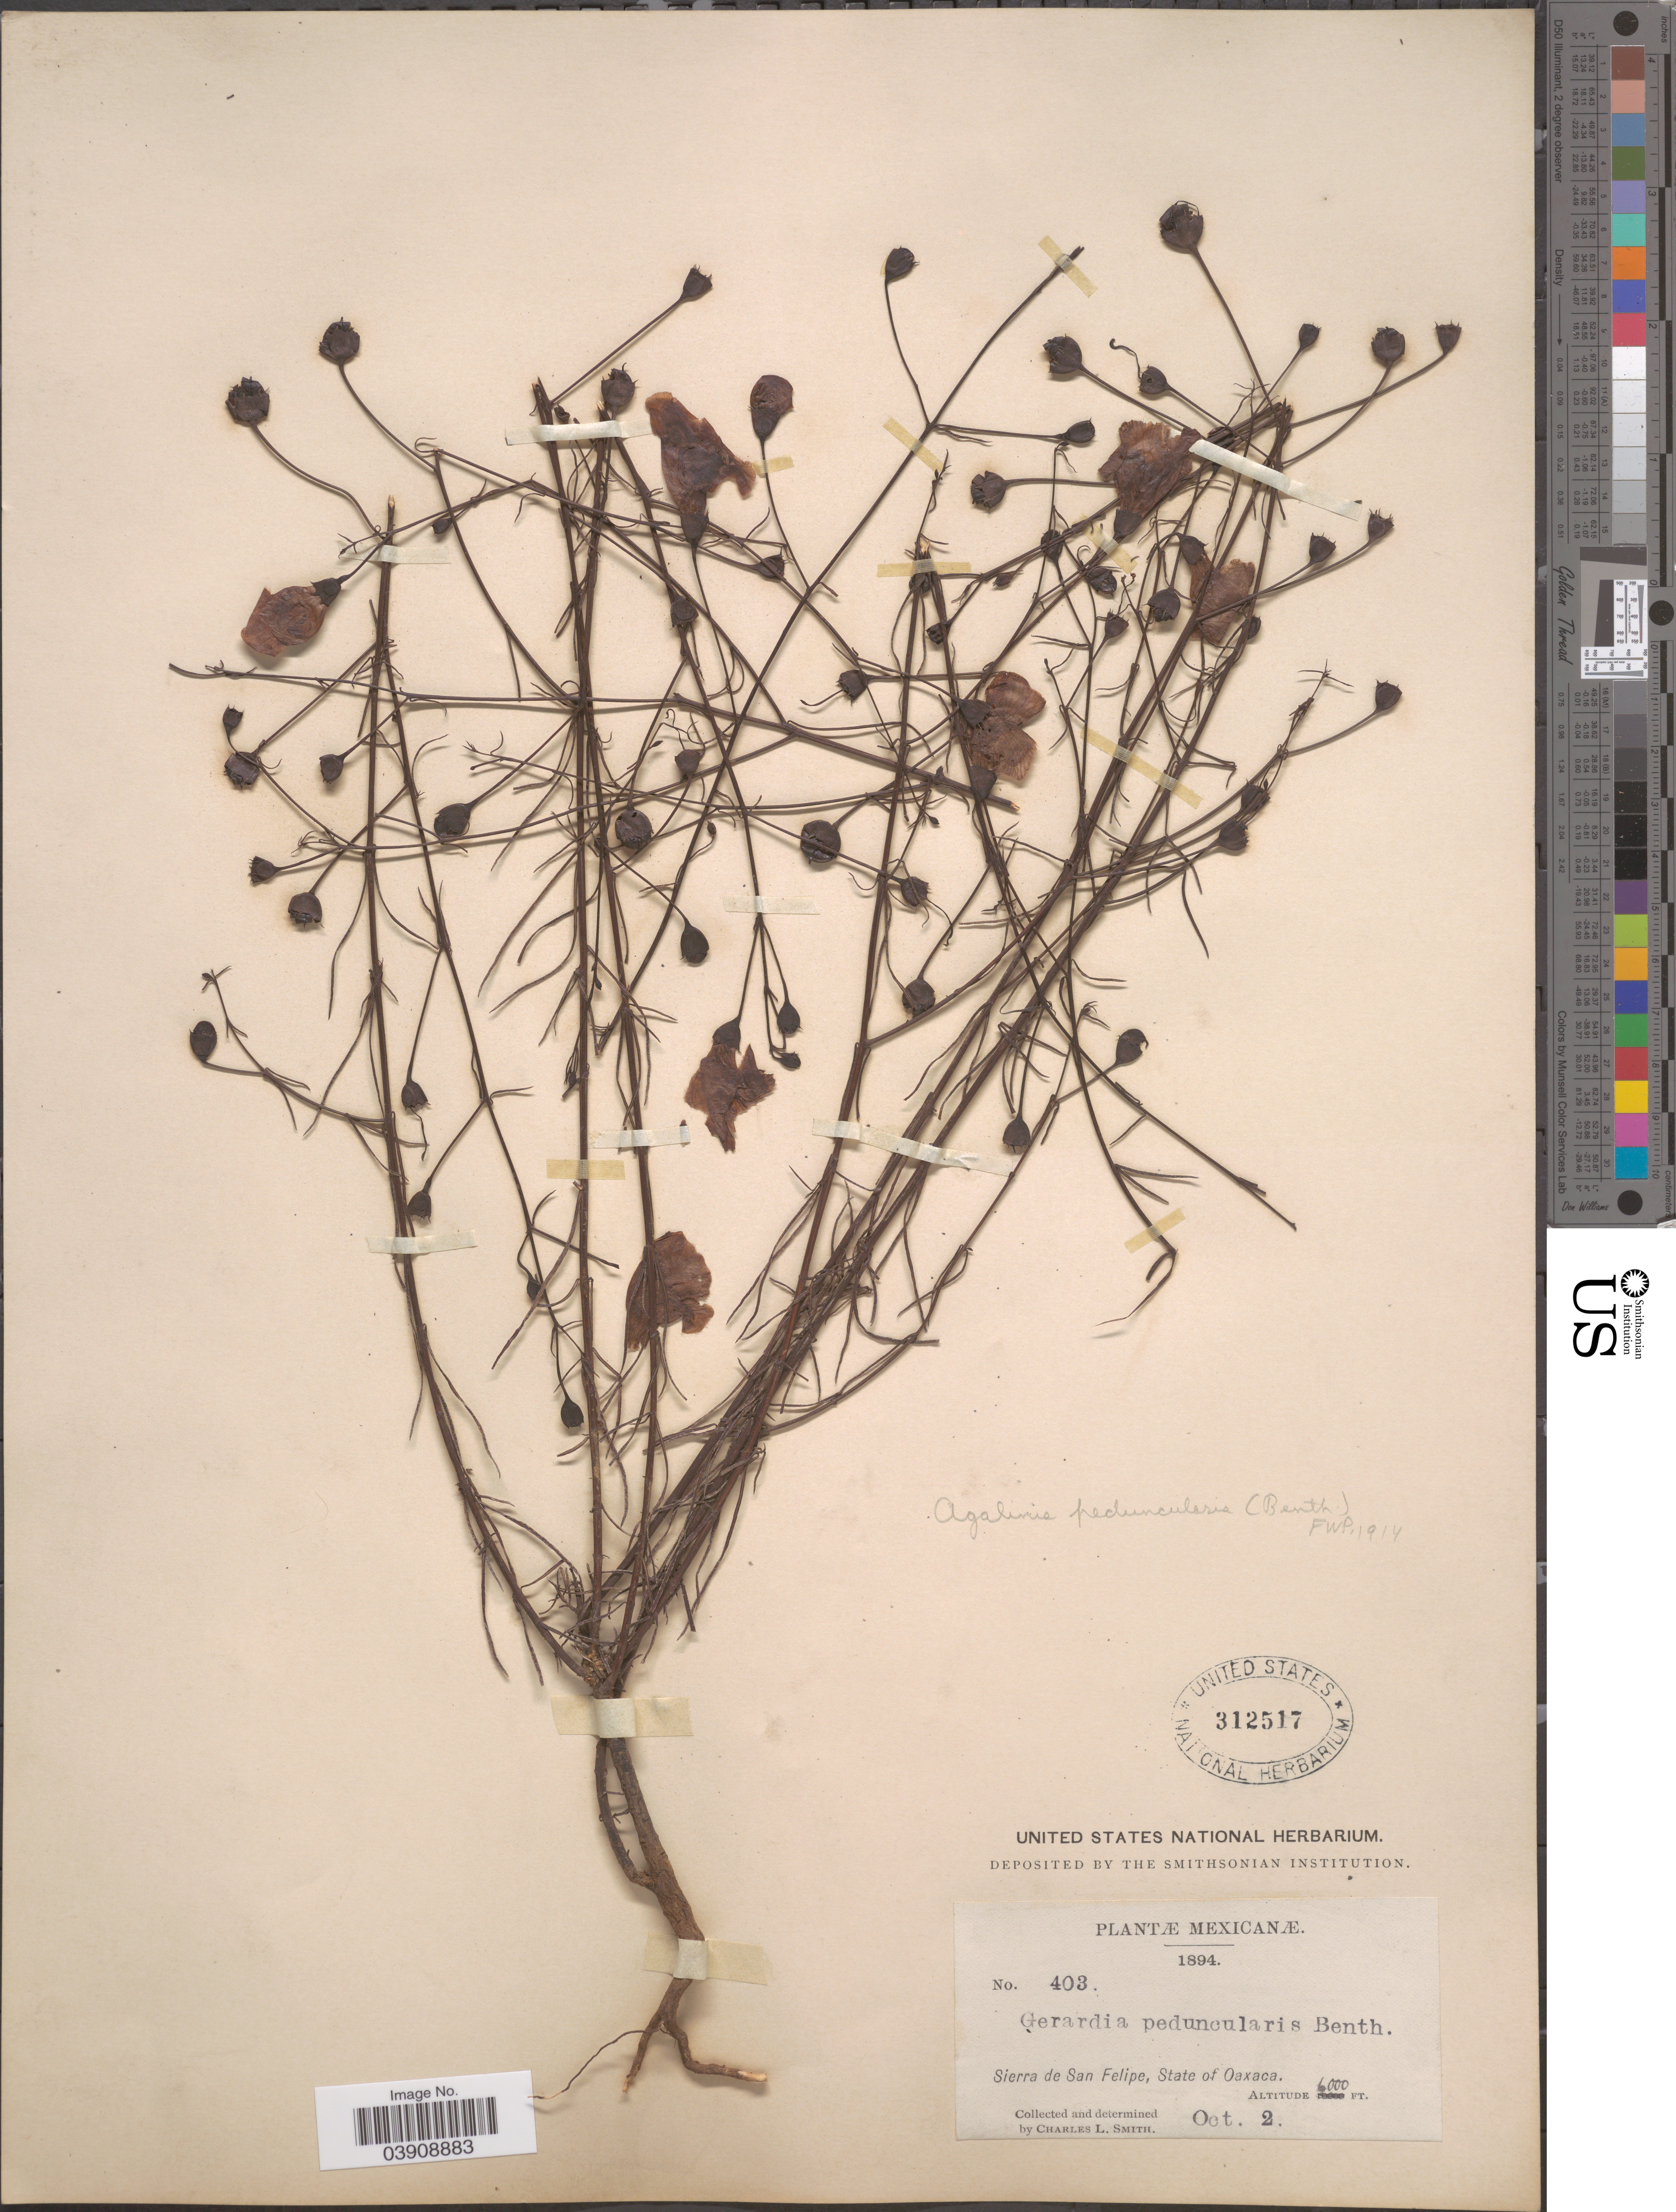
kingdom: Plantae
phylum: Tracheophyta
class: Magnoliopsida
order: Lamiales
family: Orobanchaceae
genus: Agalinis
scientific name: Agalinis peduncularis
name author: (Benth.) Pennell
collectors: C. L. Smith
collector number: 403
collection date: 1894-10-02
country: Mexico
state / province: Oaxaca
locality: Sieera de San Felipe.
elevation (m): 1829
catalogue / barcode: US 312517